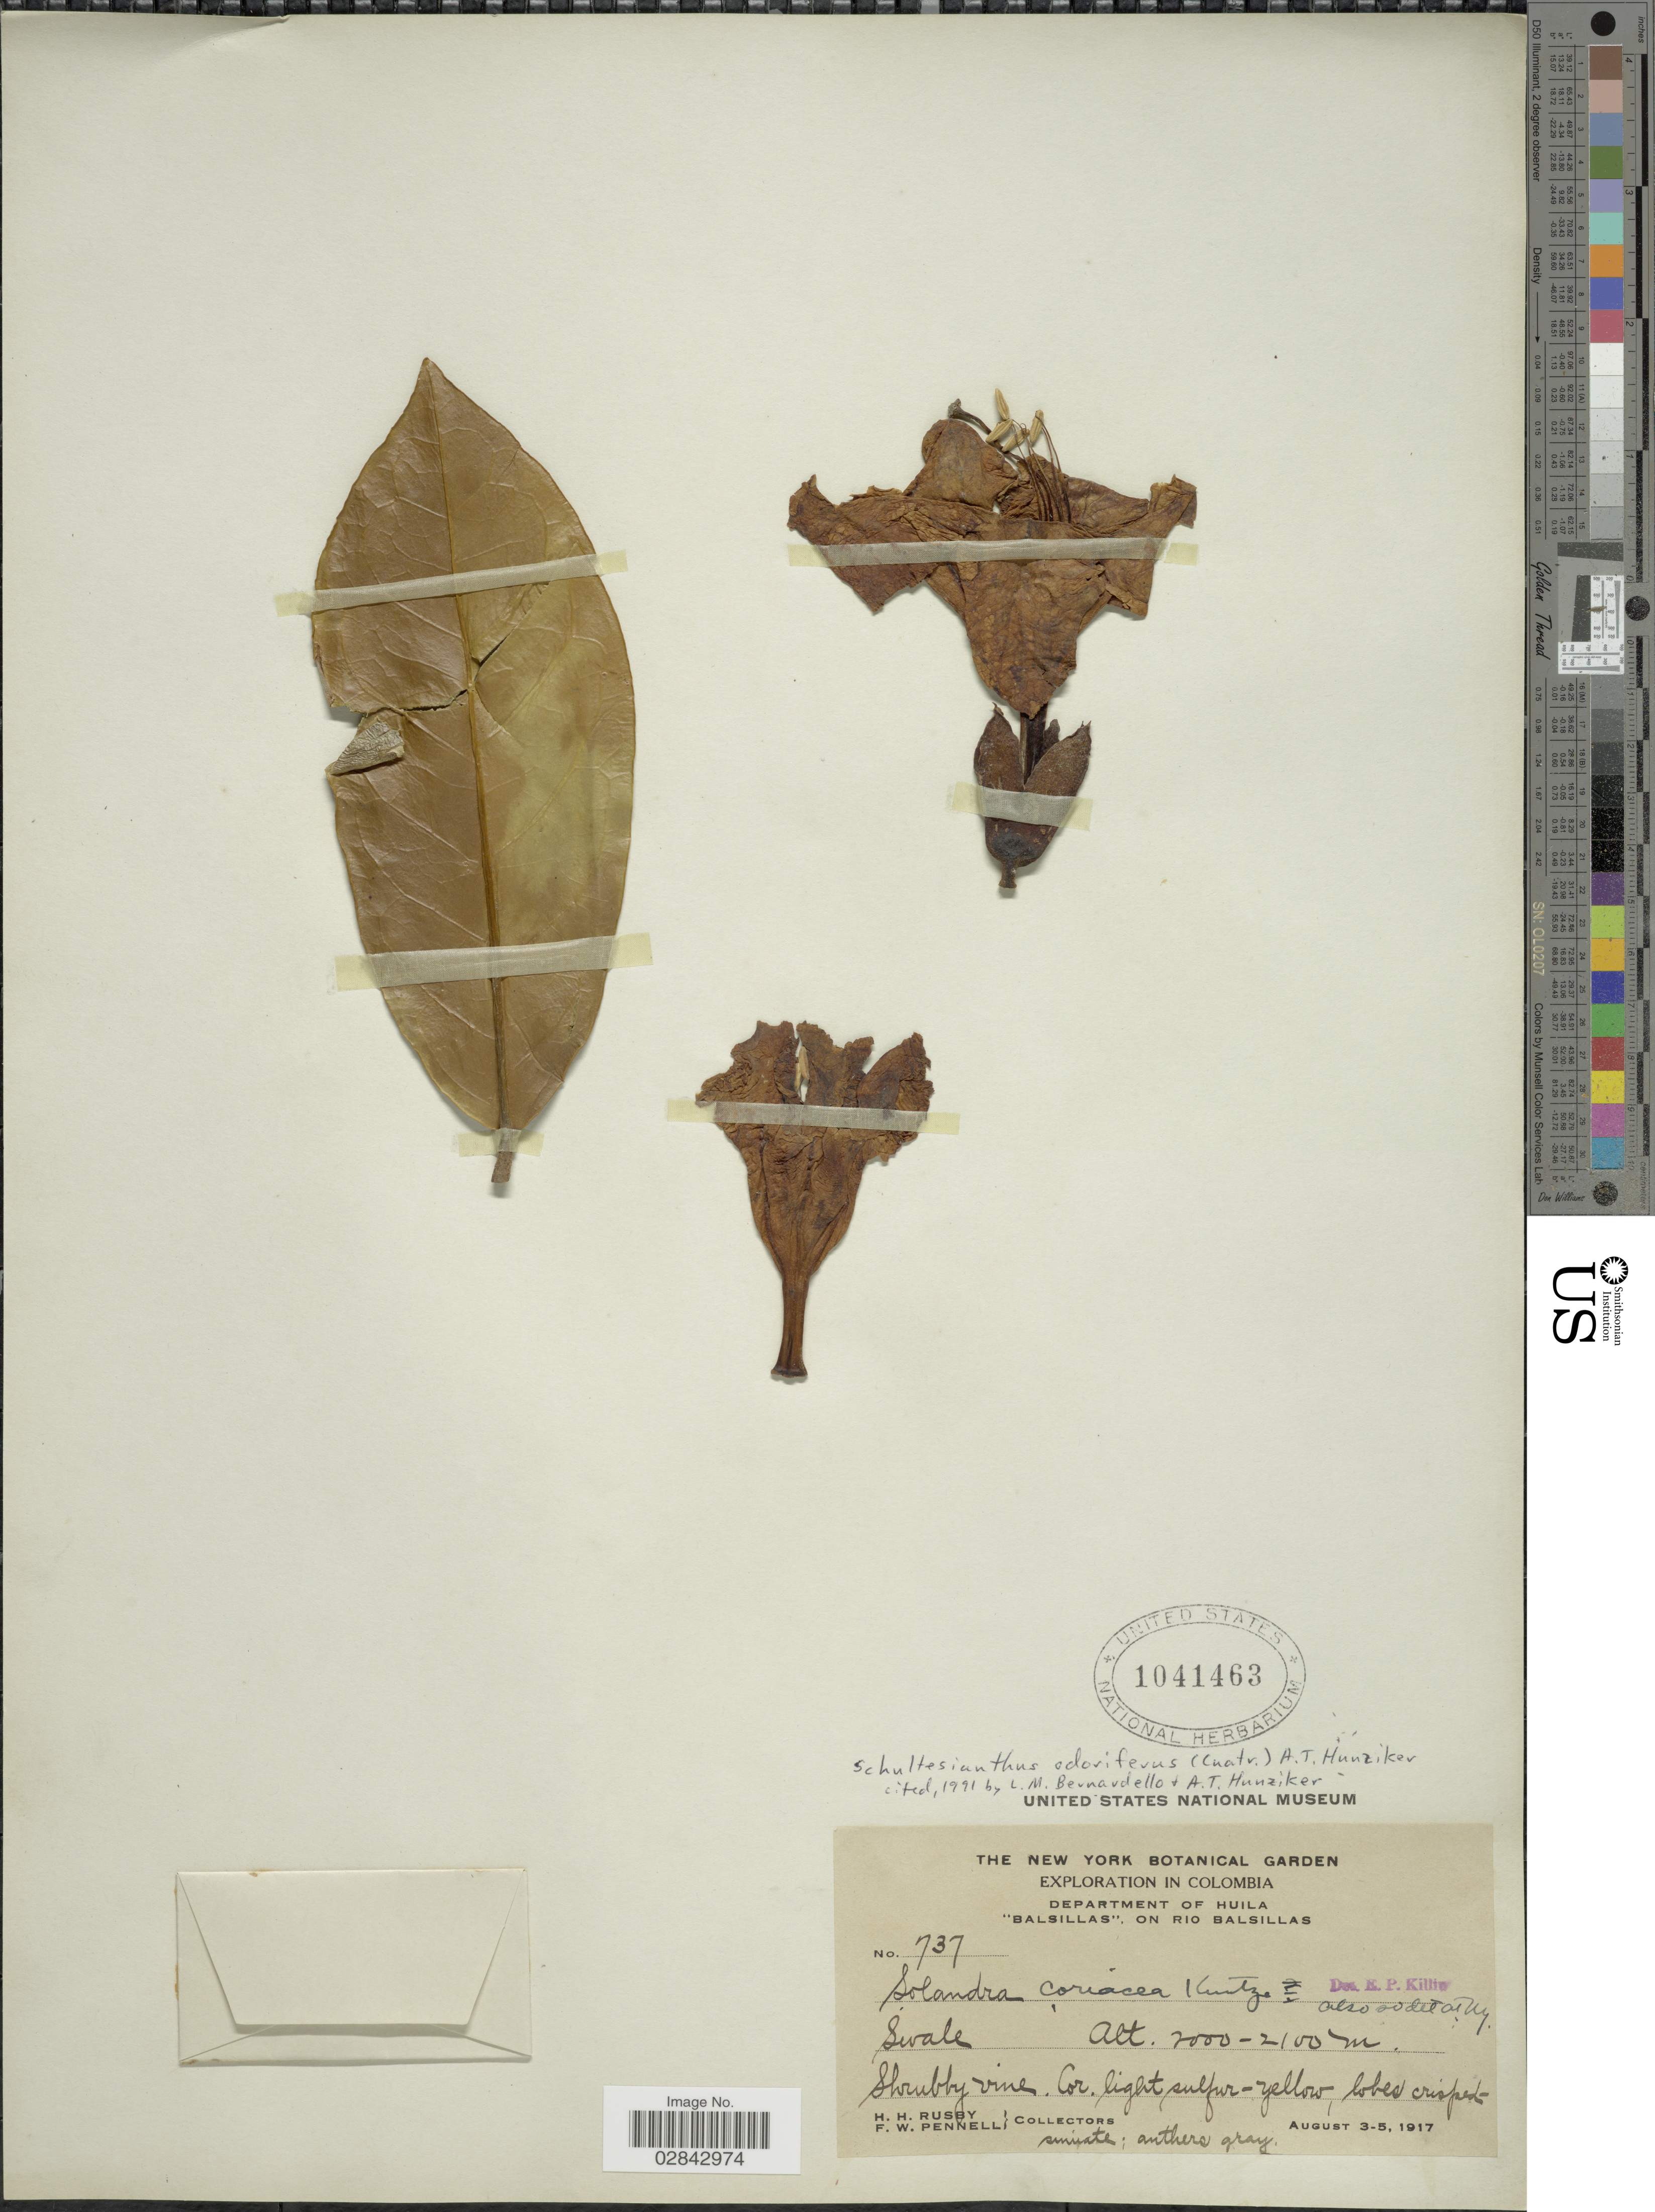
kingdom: Plantae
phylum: Tracheophyta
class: Magnoliopsida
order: Solanales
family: Solanaceae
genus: Schultesianthus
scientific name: Schultesianthus odoriferus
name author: (Cuatrec.) Hunz.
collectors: H. H. Rusby & F. W. Pennell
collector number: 737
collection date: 1917-08-03/1917-08-05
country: Colombia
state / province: Huila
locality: Department of Huila, "Balsillas", on Rio Balsillas.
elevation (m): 2000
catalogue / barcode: US 1041463